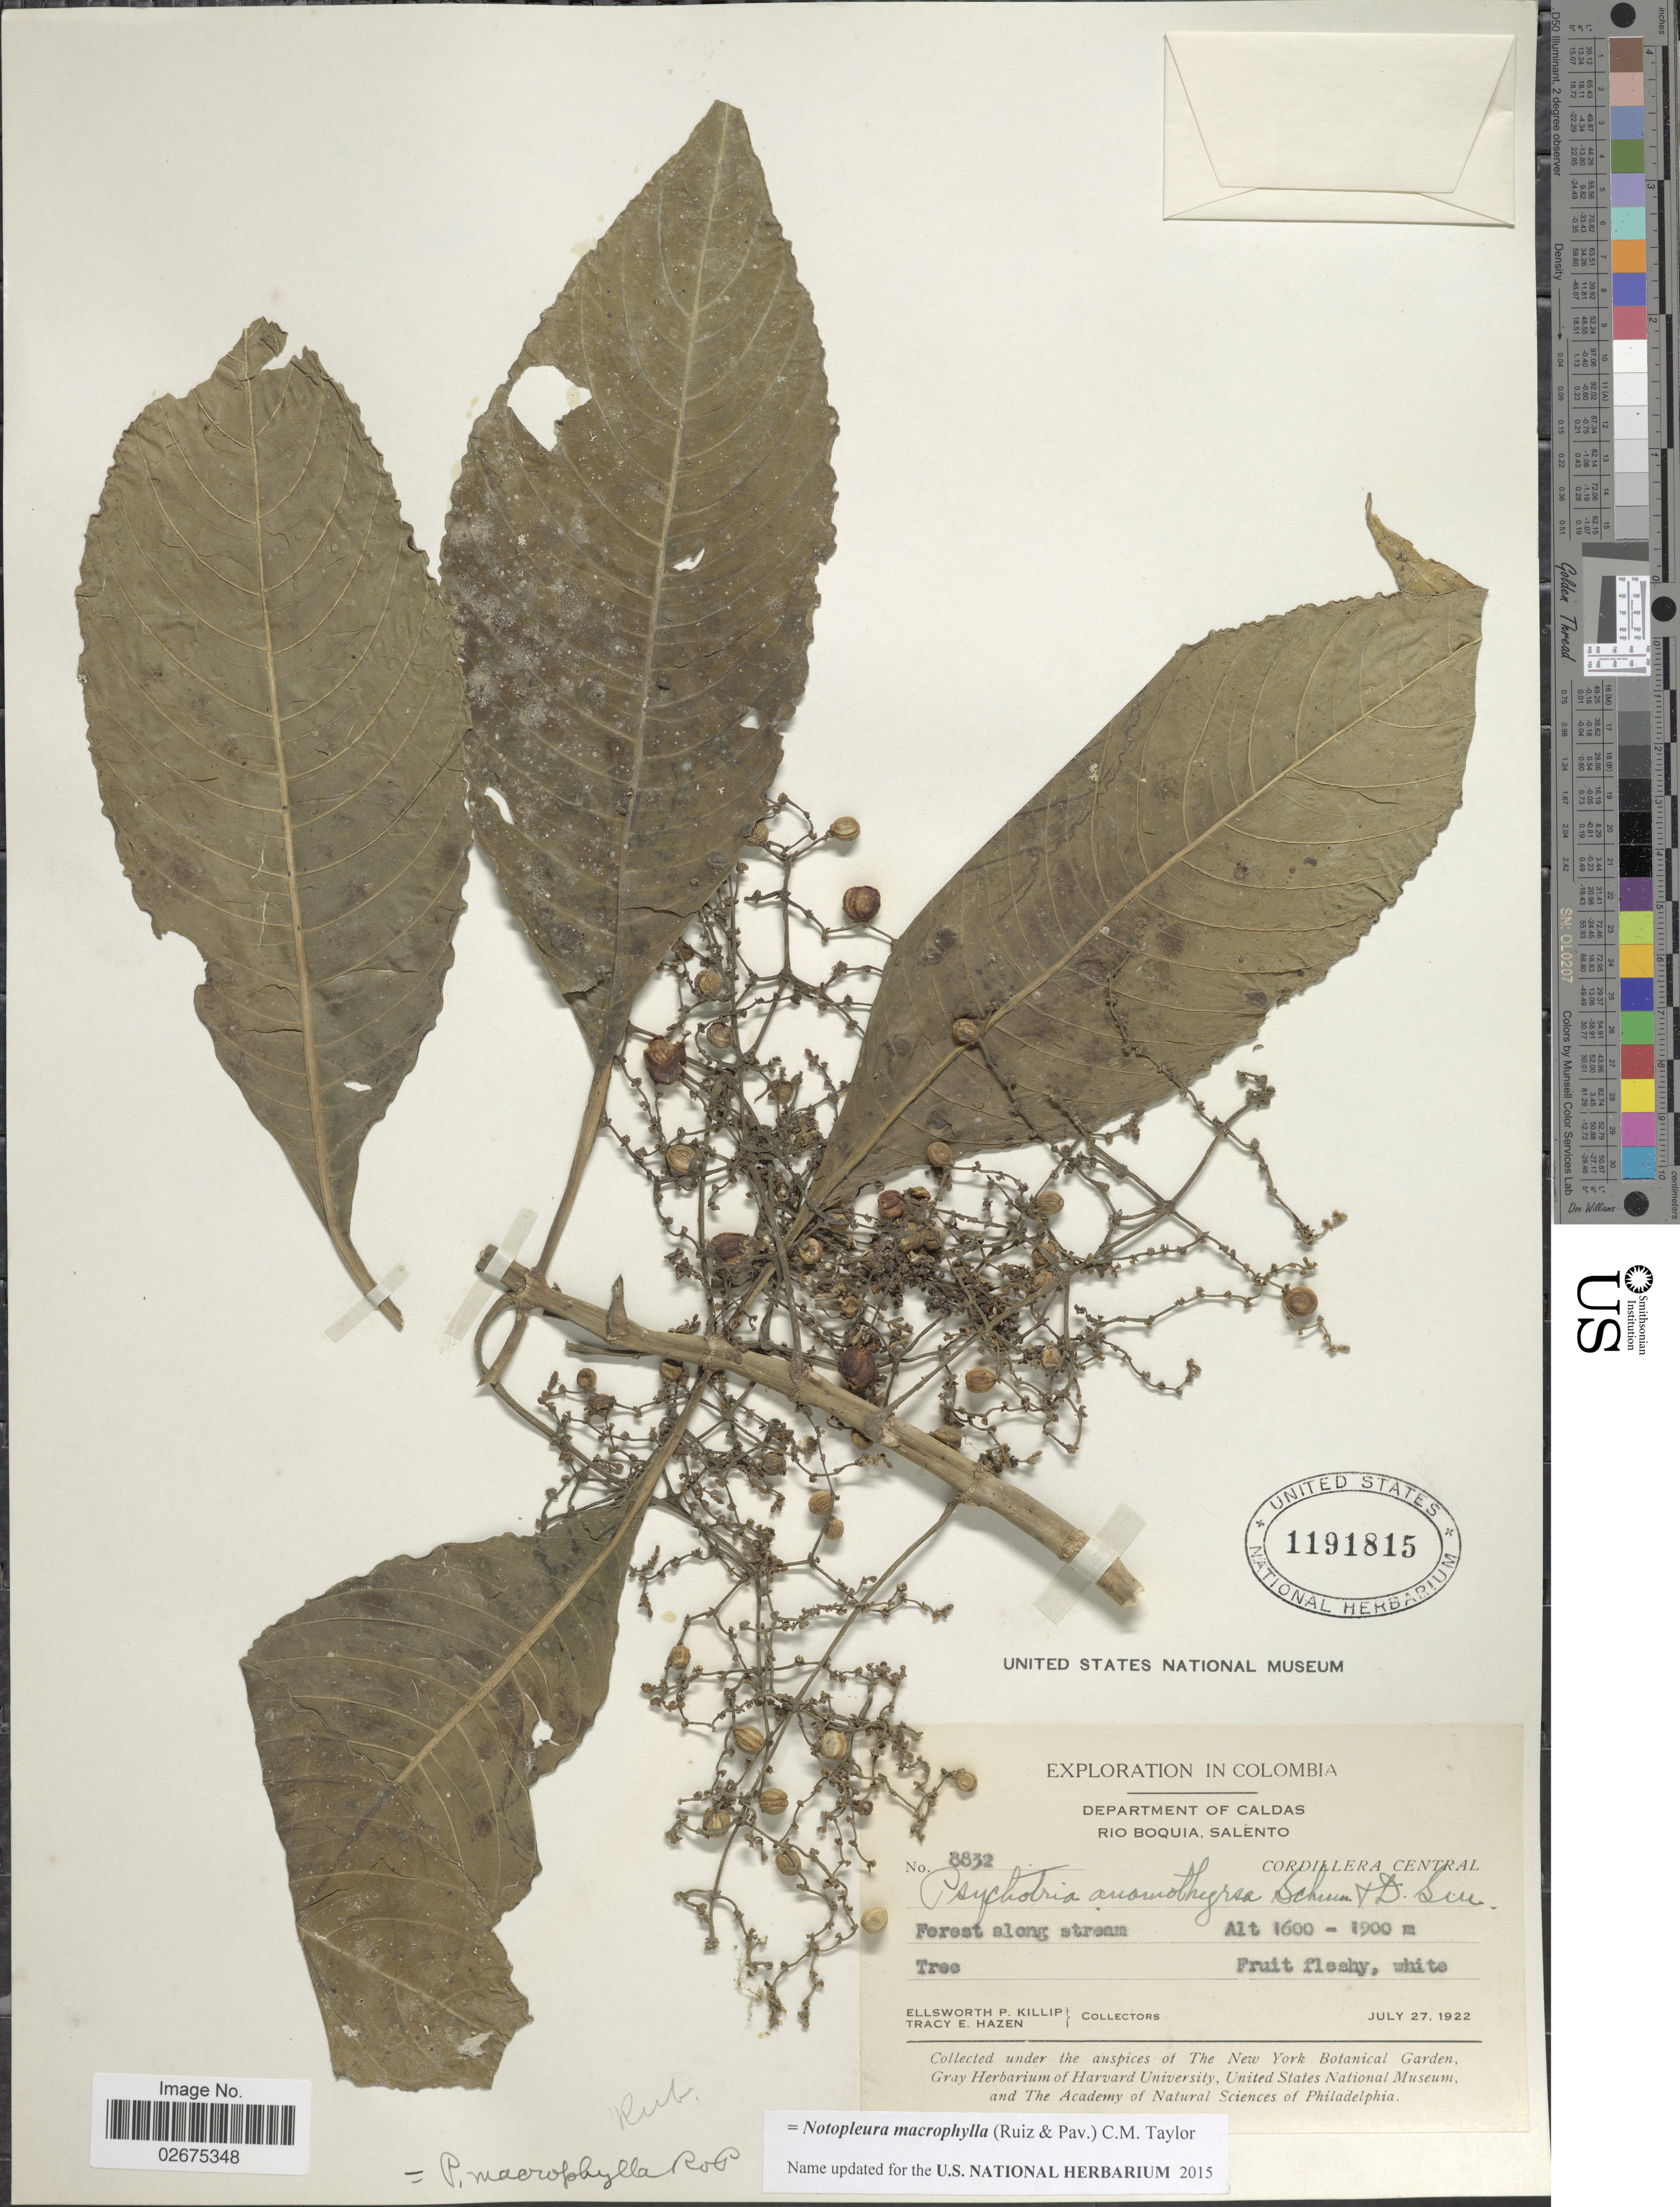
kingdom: Plantae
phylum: Tracheophyta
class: Magnoliopsida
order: Gentianales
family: Rubiaceae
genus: Notopleura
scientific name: Notopleura macrophylla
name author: (Ruiz & Pav.) C.M. Taylor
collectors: E. P. Killip & T. E. Hazen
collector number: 8832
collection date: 1922-07-27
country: Colombia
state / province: Caldas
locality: Department of Caldas, Rio Boquia, Salenta, Cordillera Central, Forest along stream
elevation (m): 1600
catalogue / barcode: US 1191815